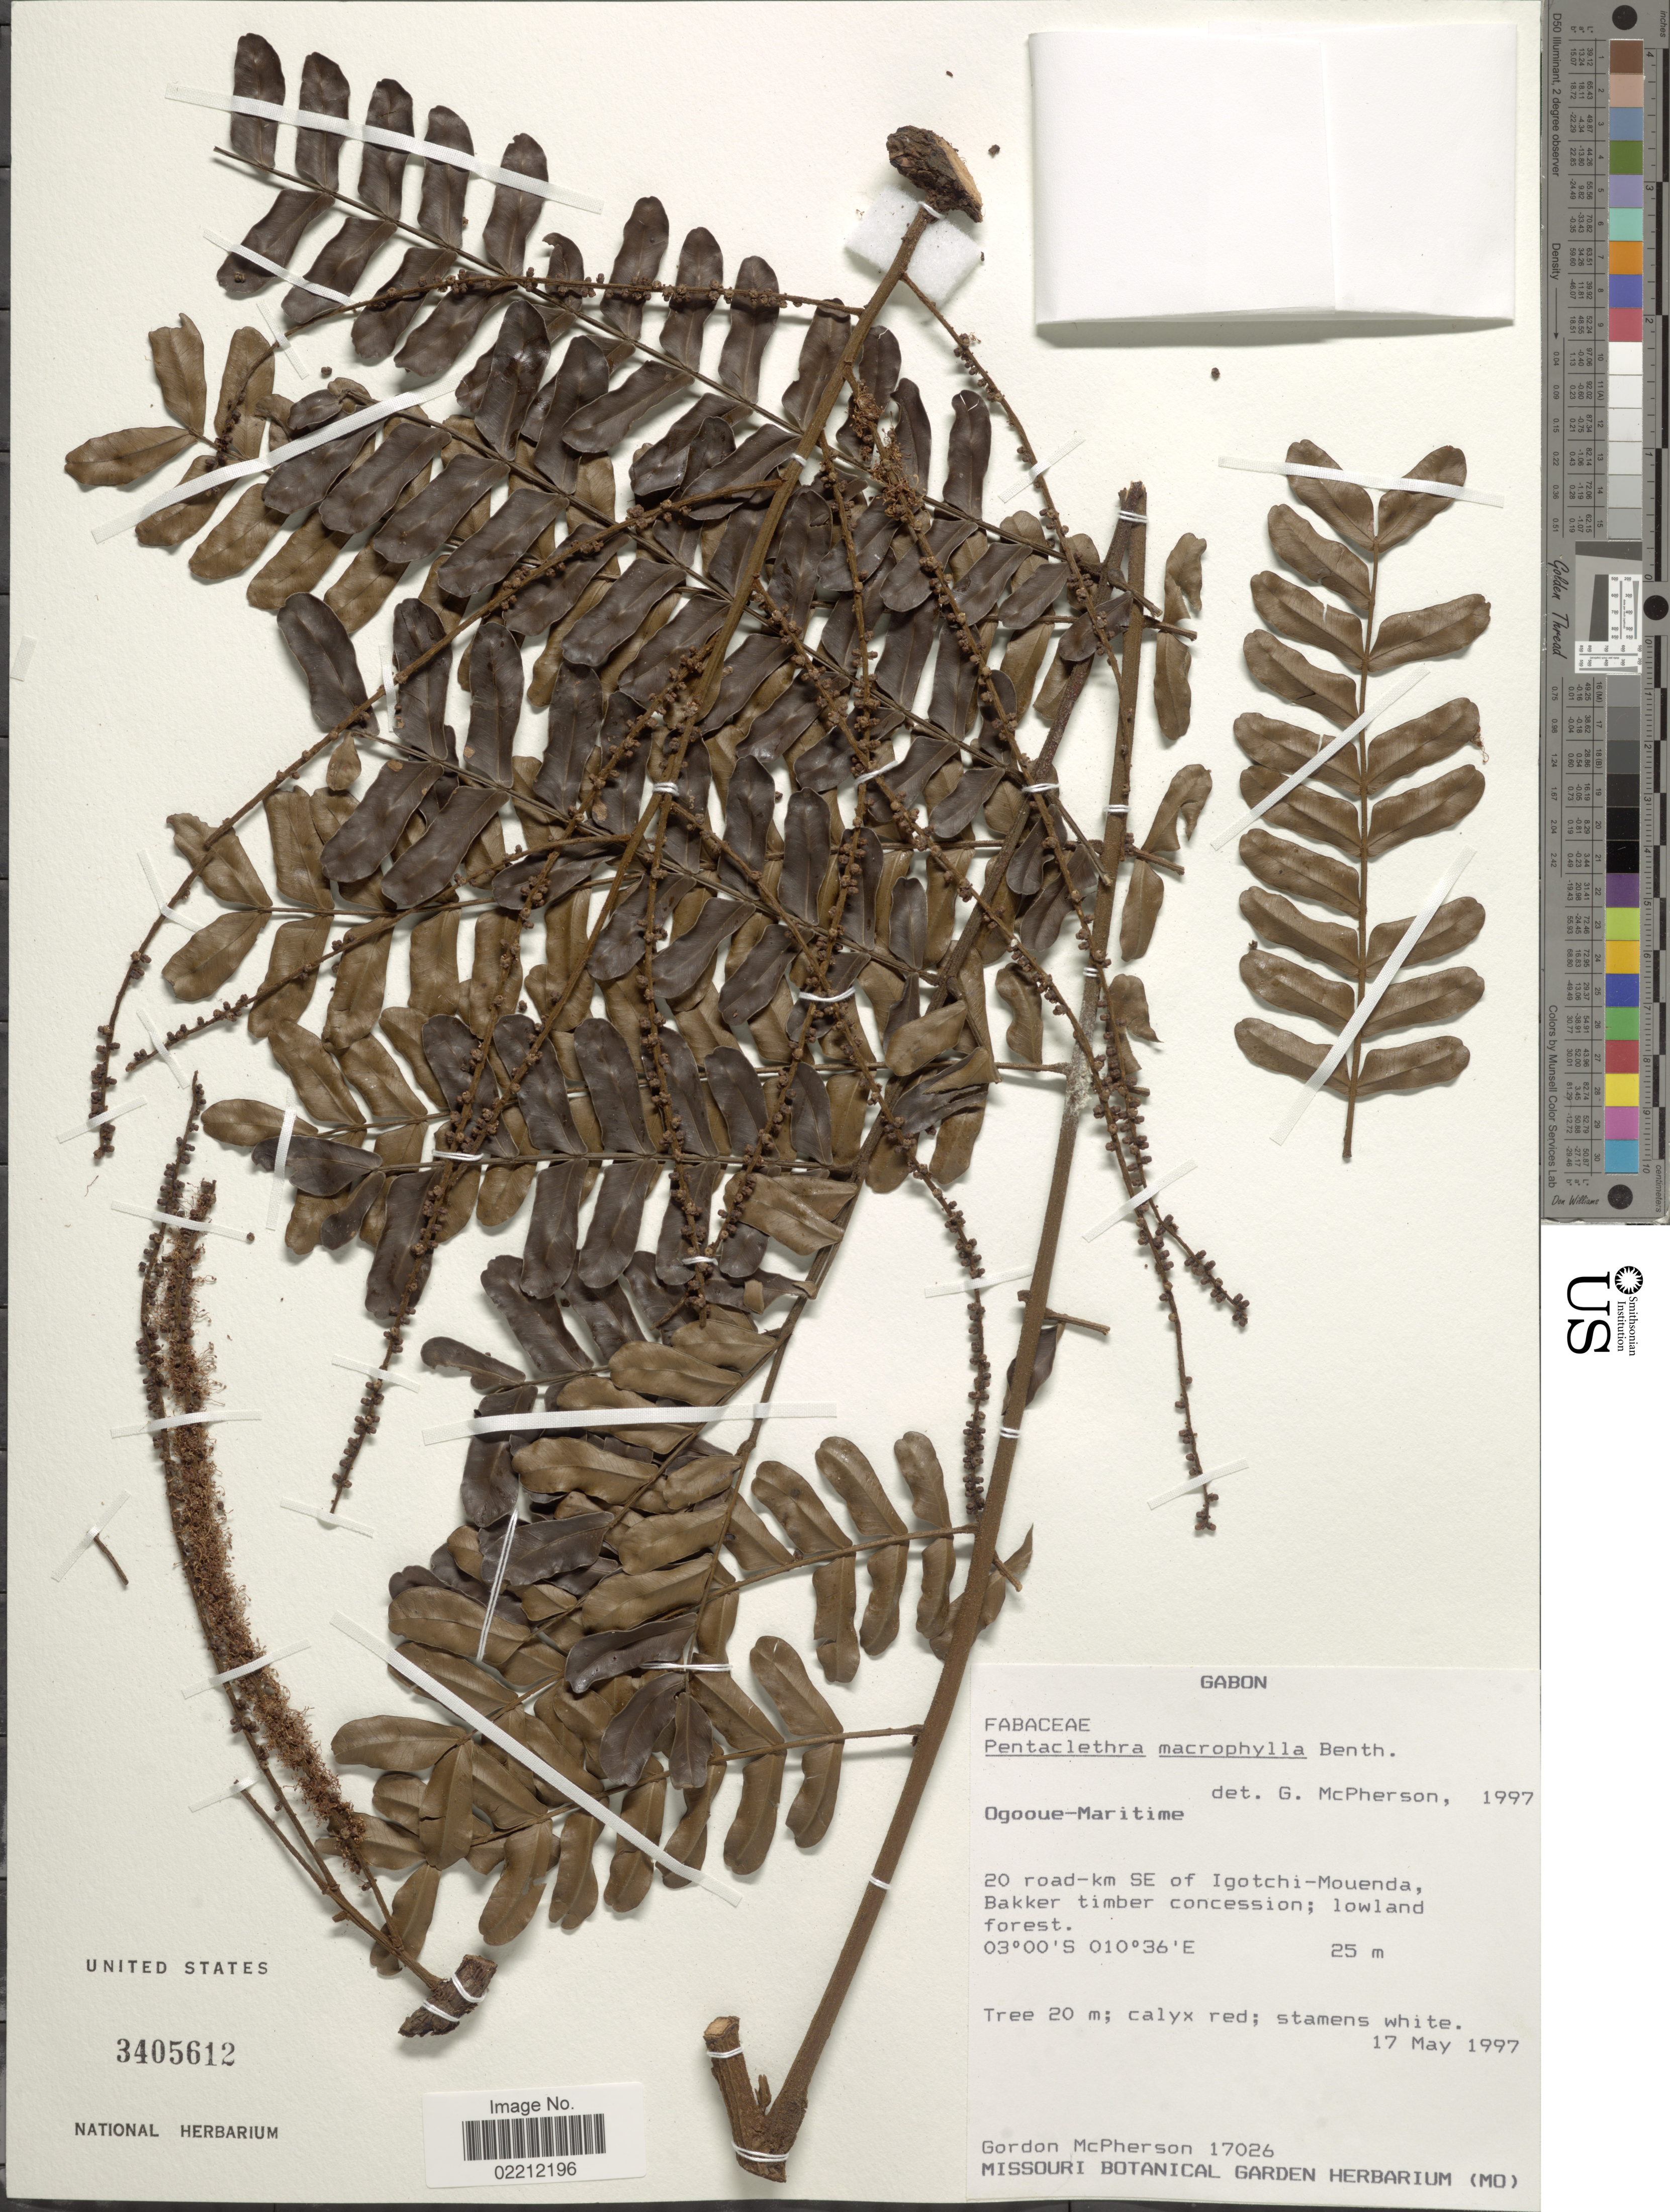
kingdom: Plantae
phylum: Tracheophyta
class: Magnoliopsida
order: Fabales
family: Fabaceae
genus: Pentaclethra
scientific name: Pentaclethra macrophylla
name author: Benth.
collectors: G. McPherson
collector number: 17026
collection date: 1997-05-17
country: Gabon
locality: Gabon, Ogooue-Maritime,20 road-km SE of Igotchi-Mouenda Bakker timber concession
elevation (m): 25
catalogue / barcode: US 3405612